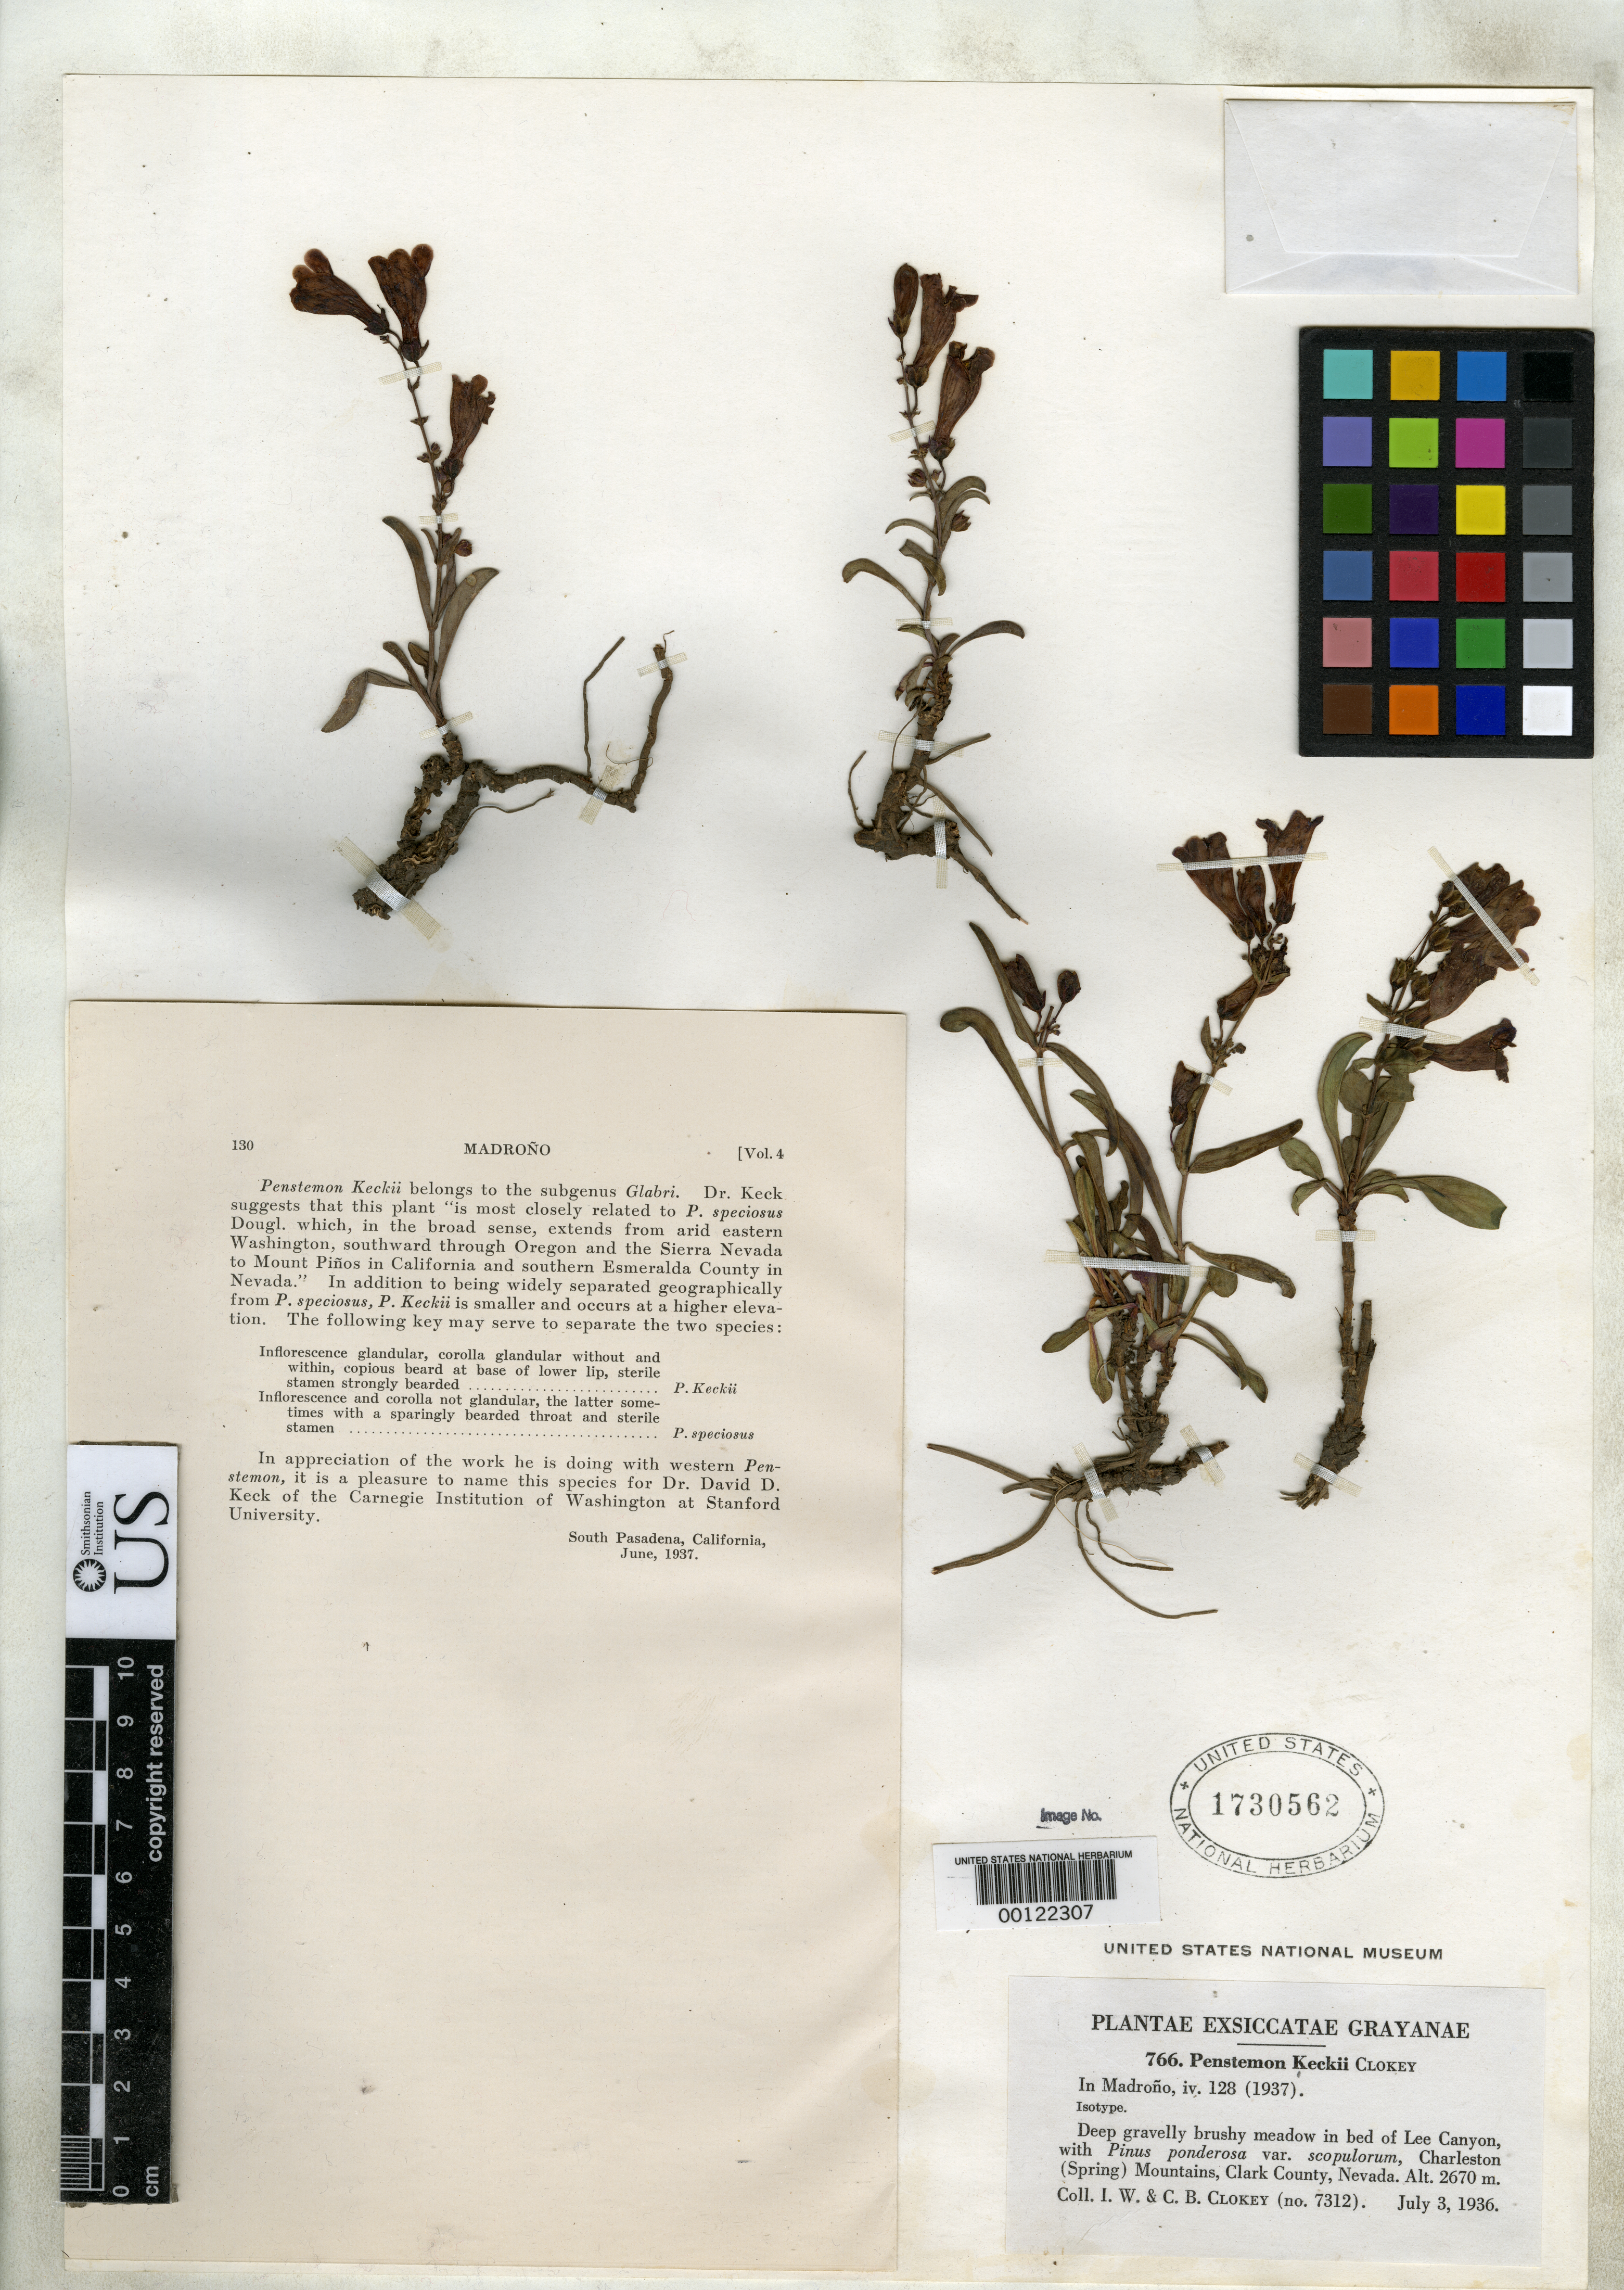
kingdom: Plantae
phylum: Tracheophyta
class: Magnoliopsida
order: Lamiales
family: Plantaginaceae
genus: Penstemon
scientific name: Penstemon keckii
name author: Clokey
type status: Isotype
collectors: I. W. Clokey & C. Clokey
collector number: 7312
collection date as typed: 03 Jul 1936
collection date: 1936-07-03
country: United States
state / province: Nevada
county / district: Clark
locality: Charleston Mts.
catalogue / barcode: US 1730562